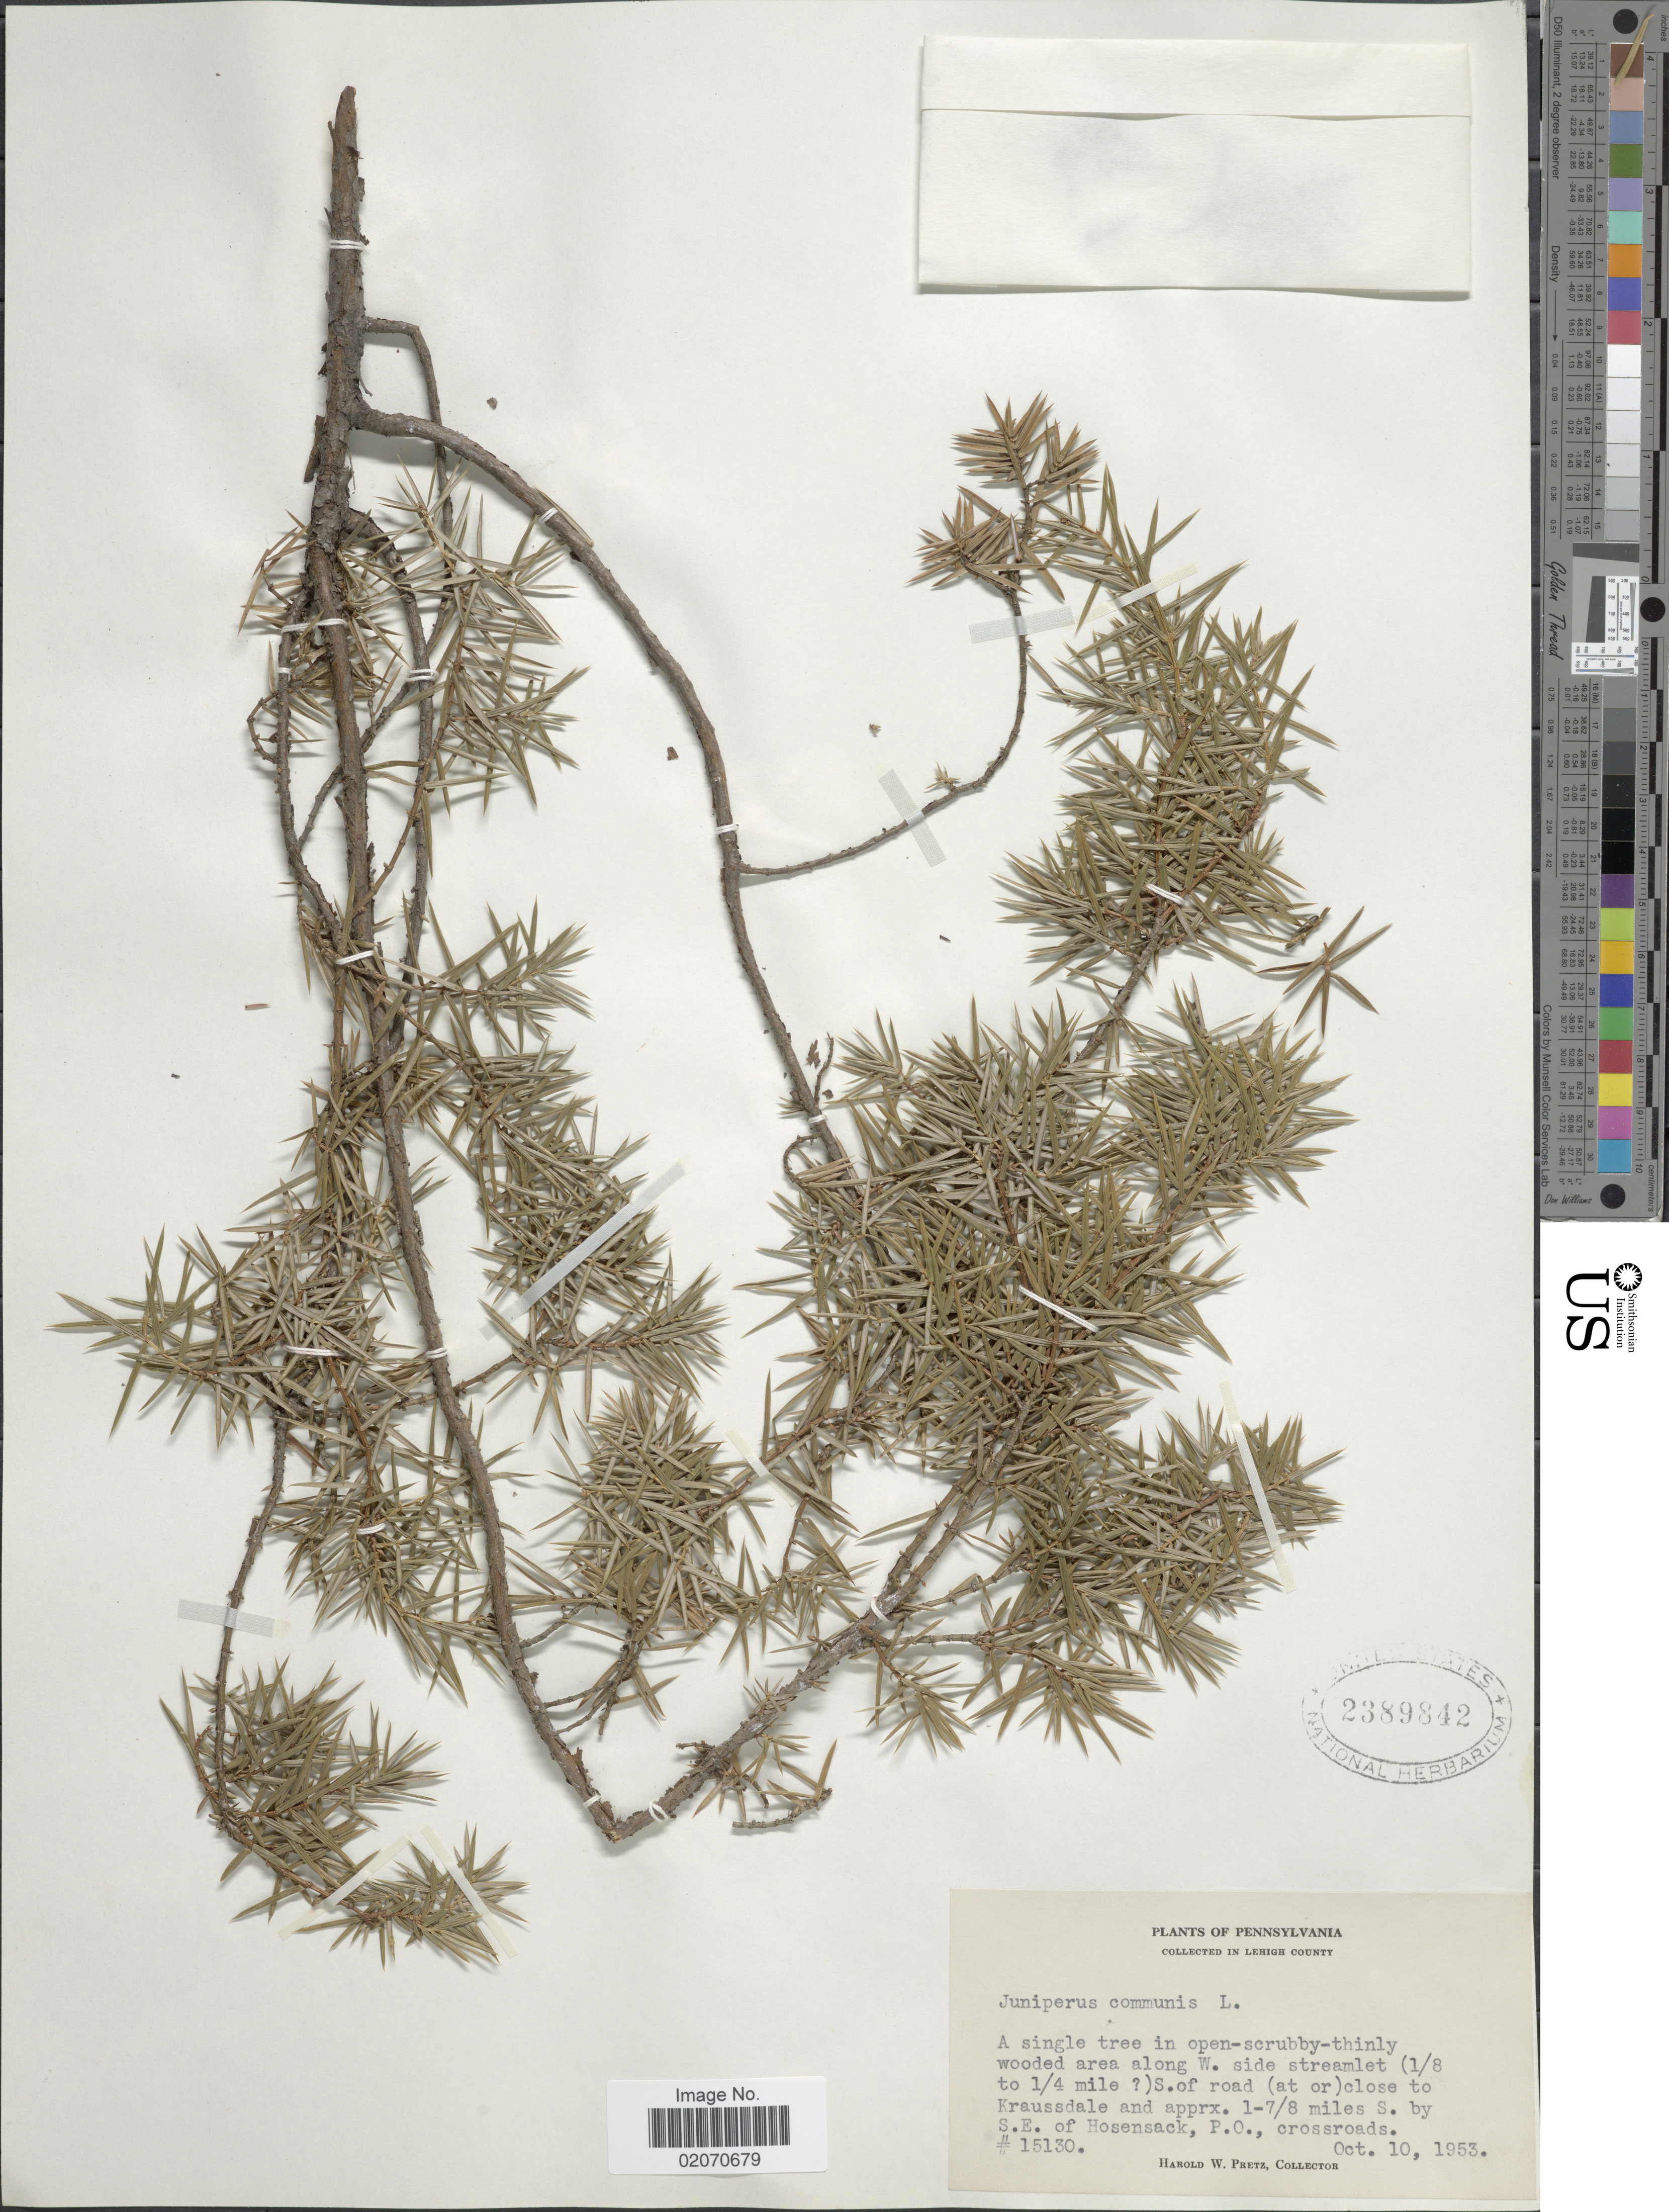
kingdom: Plantae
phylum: Tracheophyta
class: Pinopsida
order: Pinales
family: Cupressaceae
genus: Juniperus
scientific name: Juniperus communis var. depressa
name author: Pursh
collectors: H. W. Pretz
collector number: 15130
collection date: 1953-10-10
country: United States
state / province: Pennsylvania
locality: Along W. side streamlet (1/8 to 1/4 mile [unsure placement]) S. of Road (at or) close to Kraussdale and apprx. 1-7/8 miles S. by S. E. Of Hosensack, P. C. crossroads. Lehigh County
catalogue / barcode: US 2389842